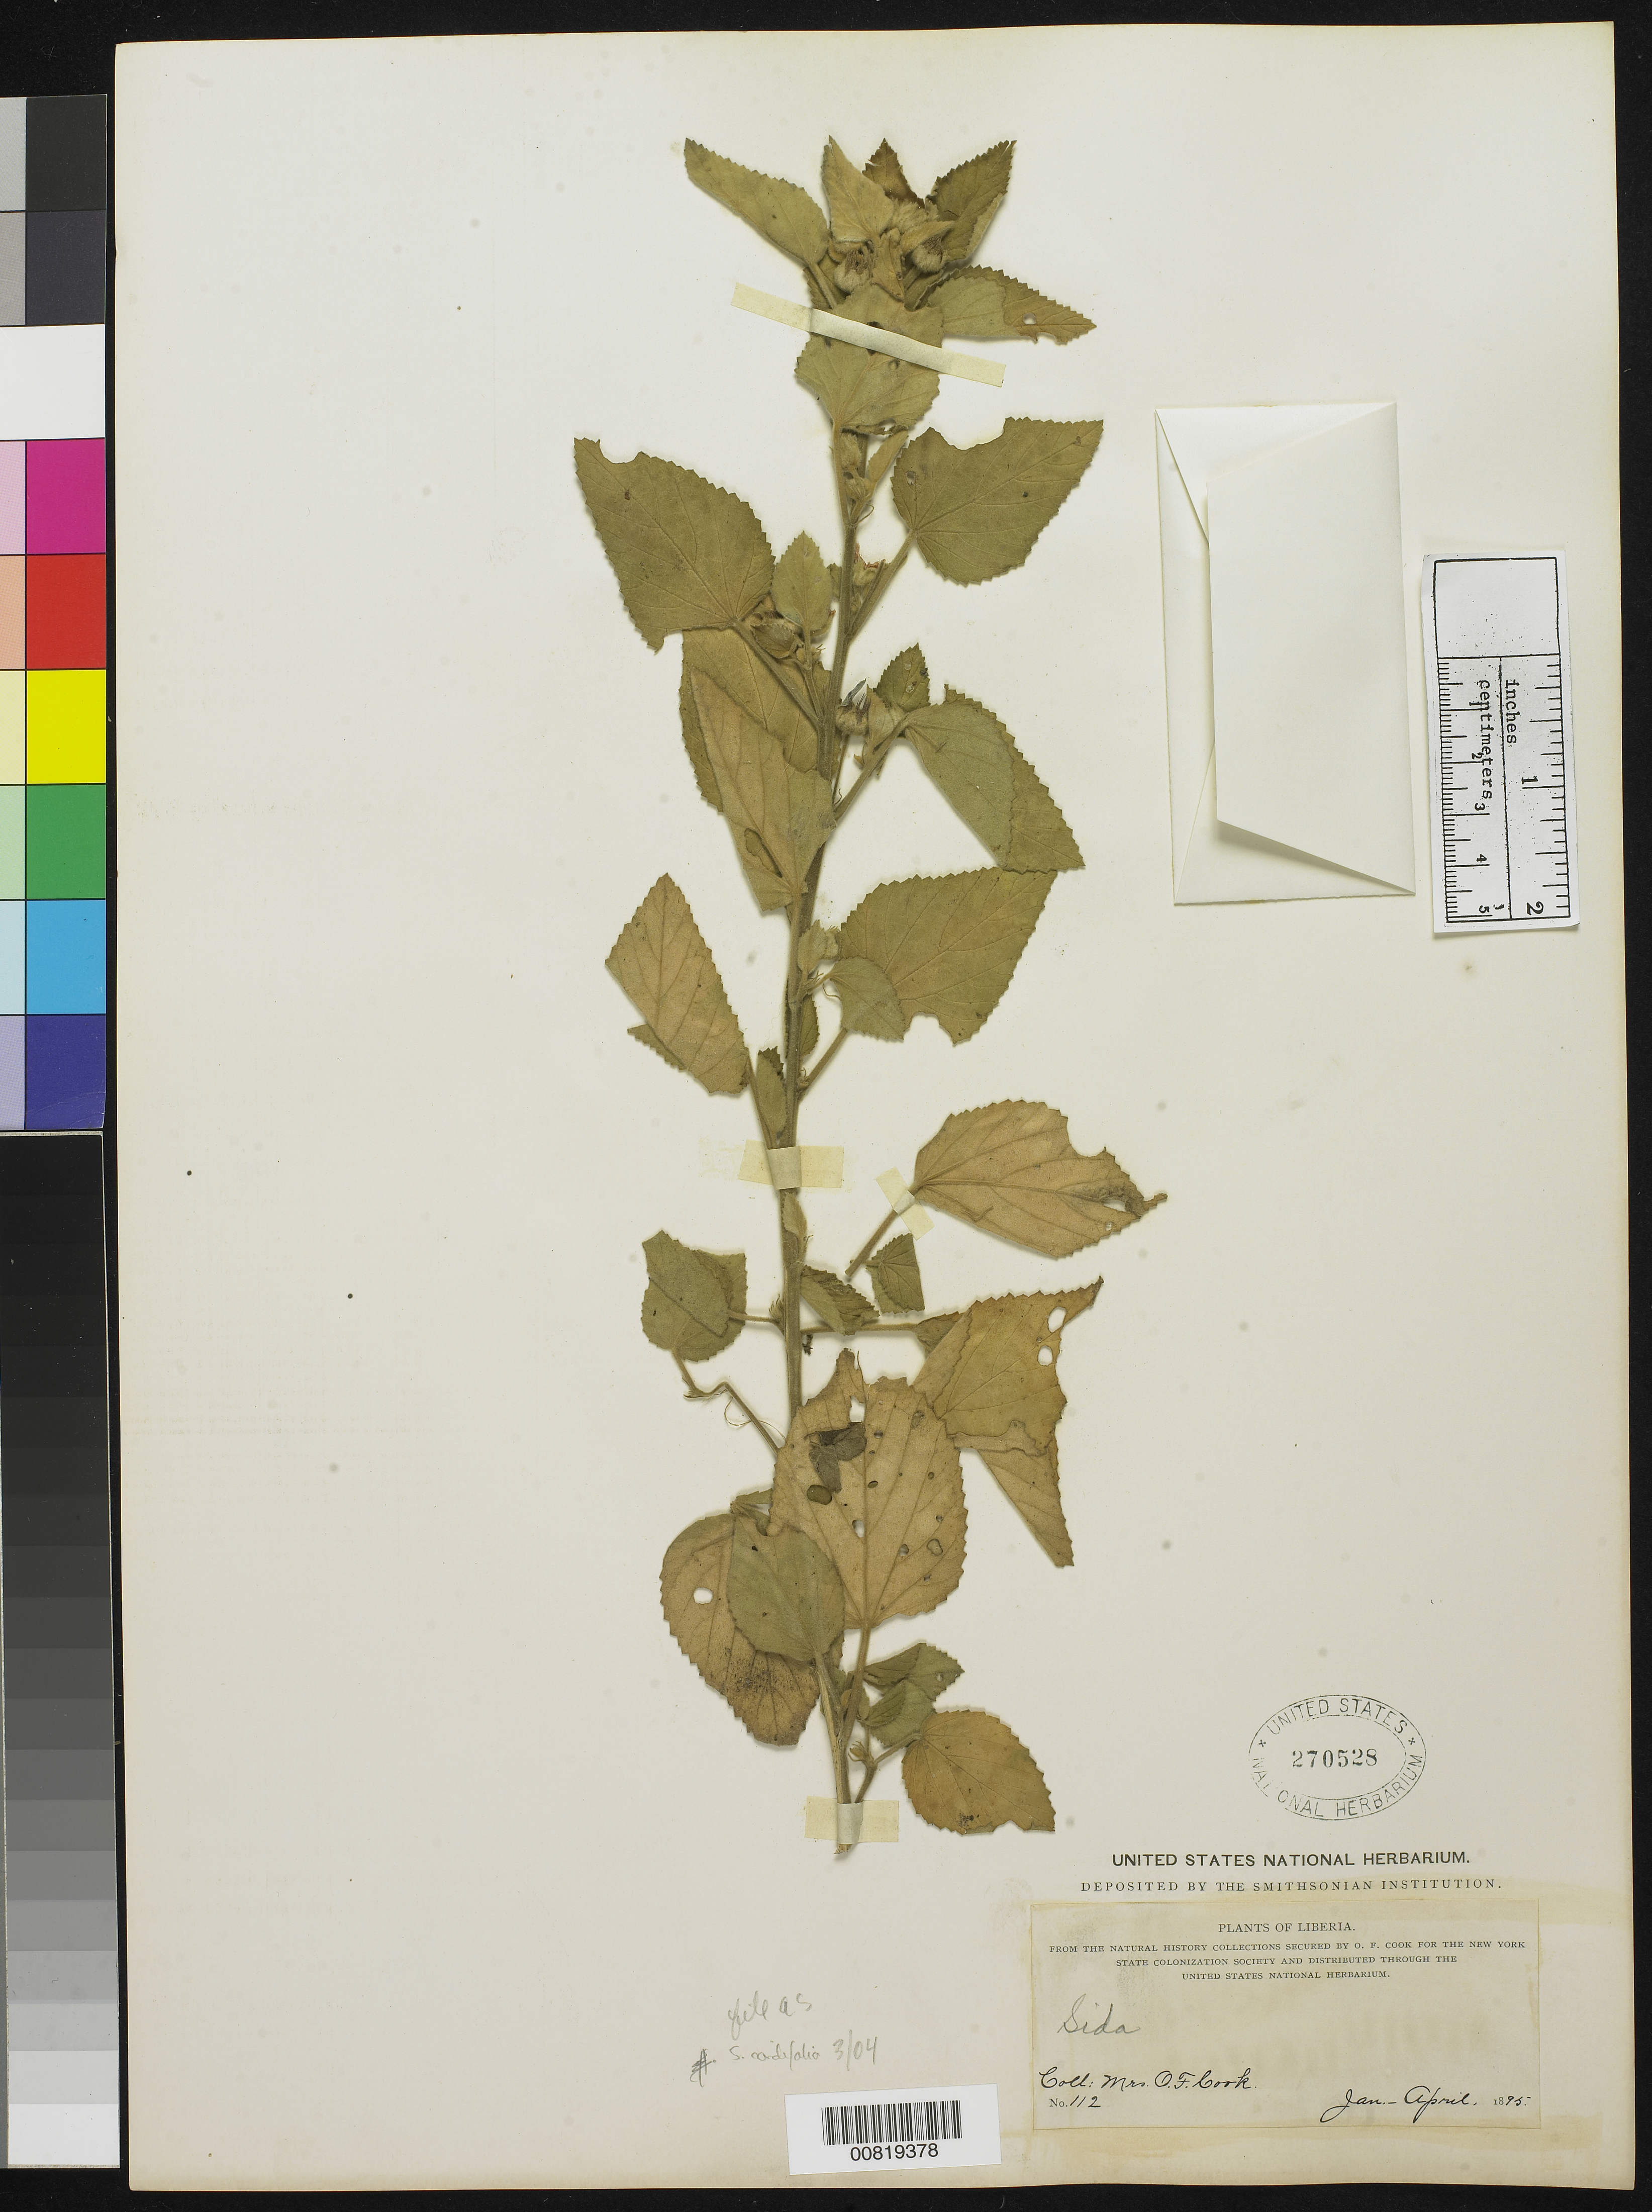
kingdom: Plantae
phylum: Tracheophyta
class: Magnoliopsida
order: Malvales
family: Malvaceae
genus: Sida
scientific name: Sida cordifolia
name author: L.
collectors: Alice C. Cook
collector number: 112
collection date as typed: Jan 1895 to -- Apr 1895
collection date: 1895-01/1895-04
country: Liberia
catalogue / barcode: US 270528